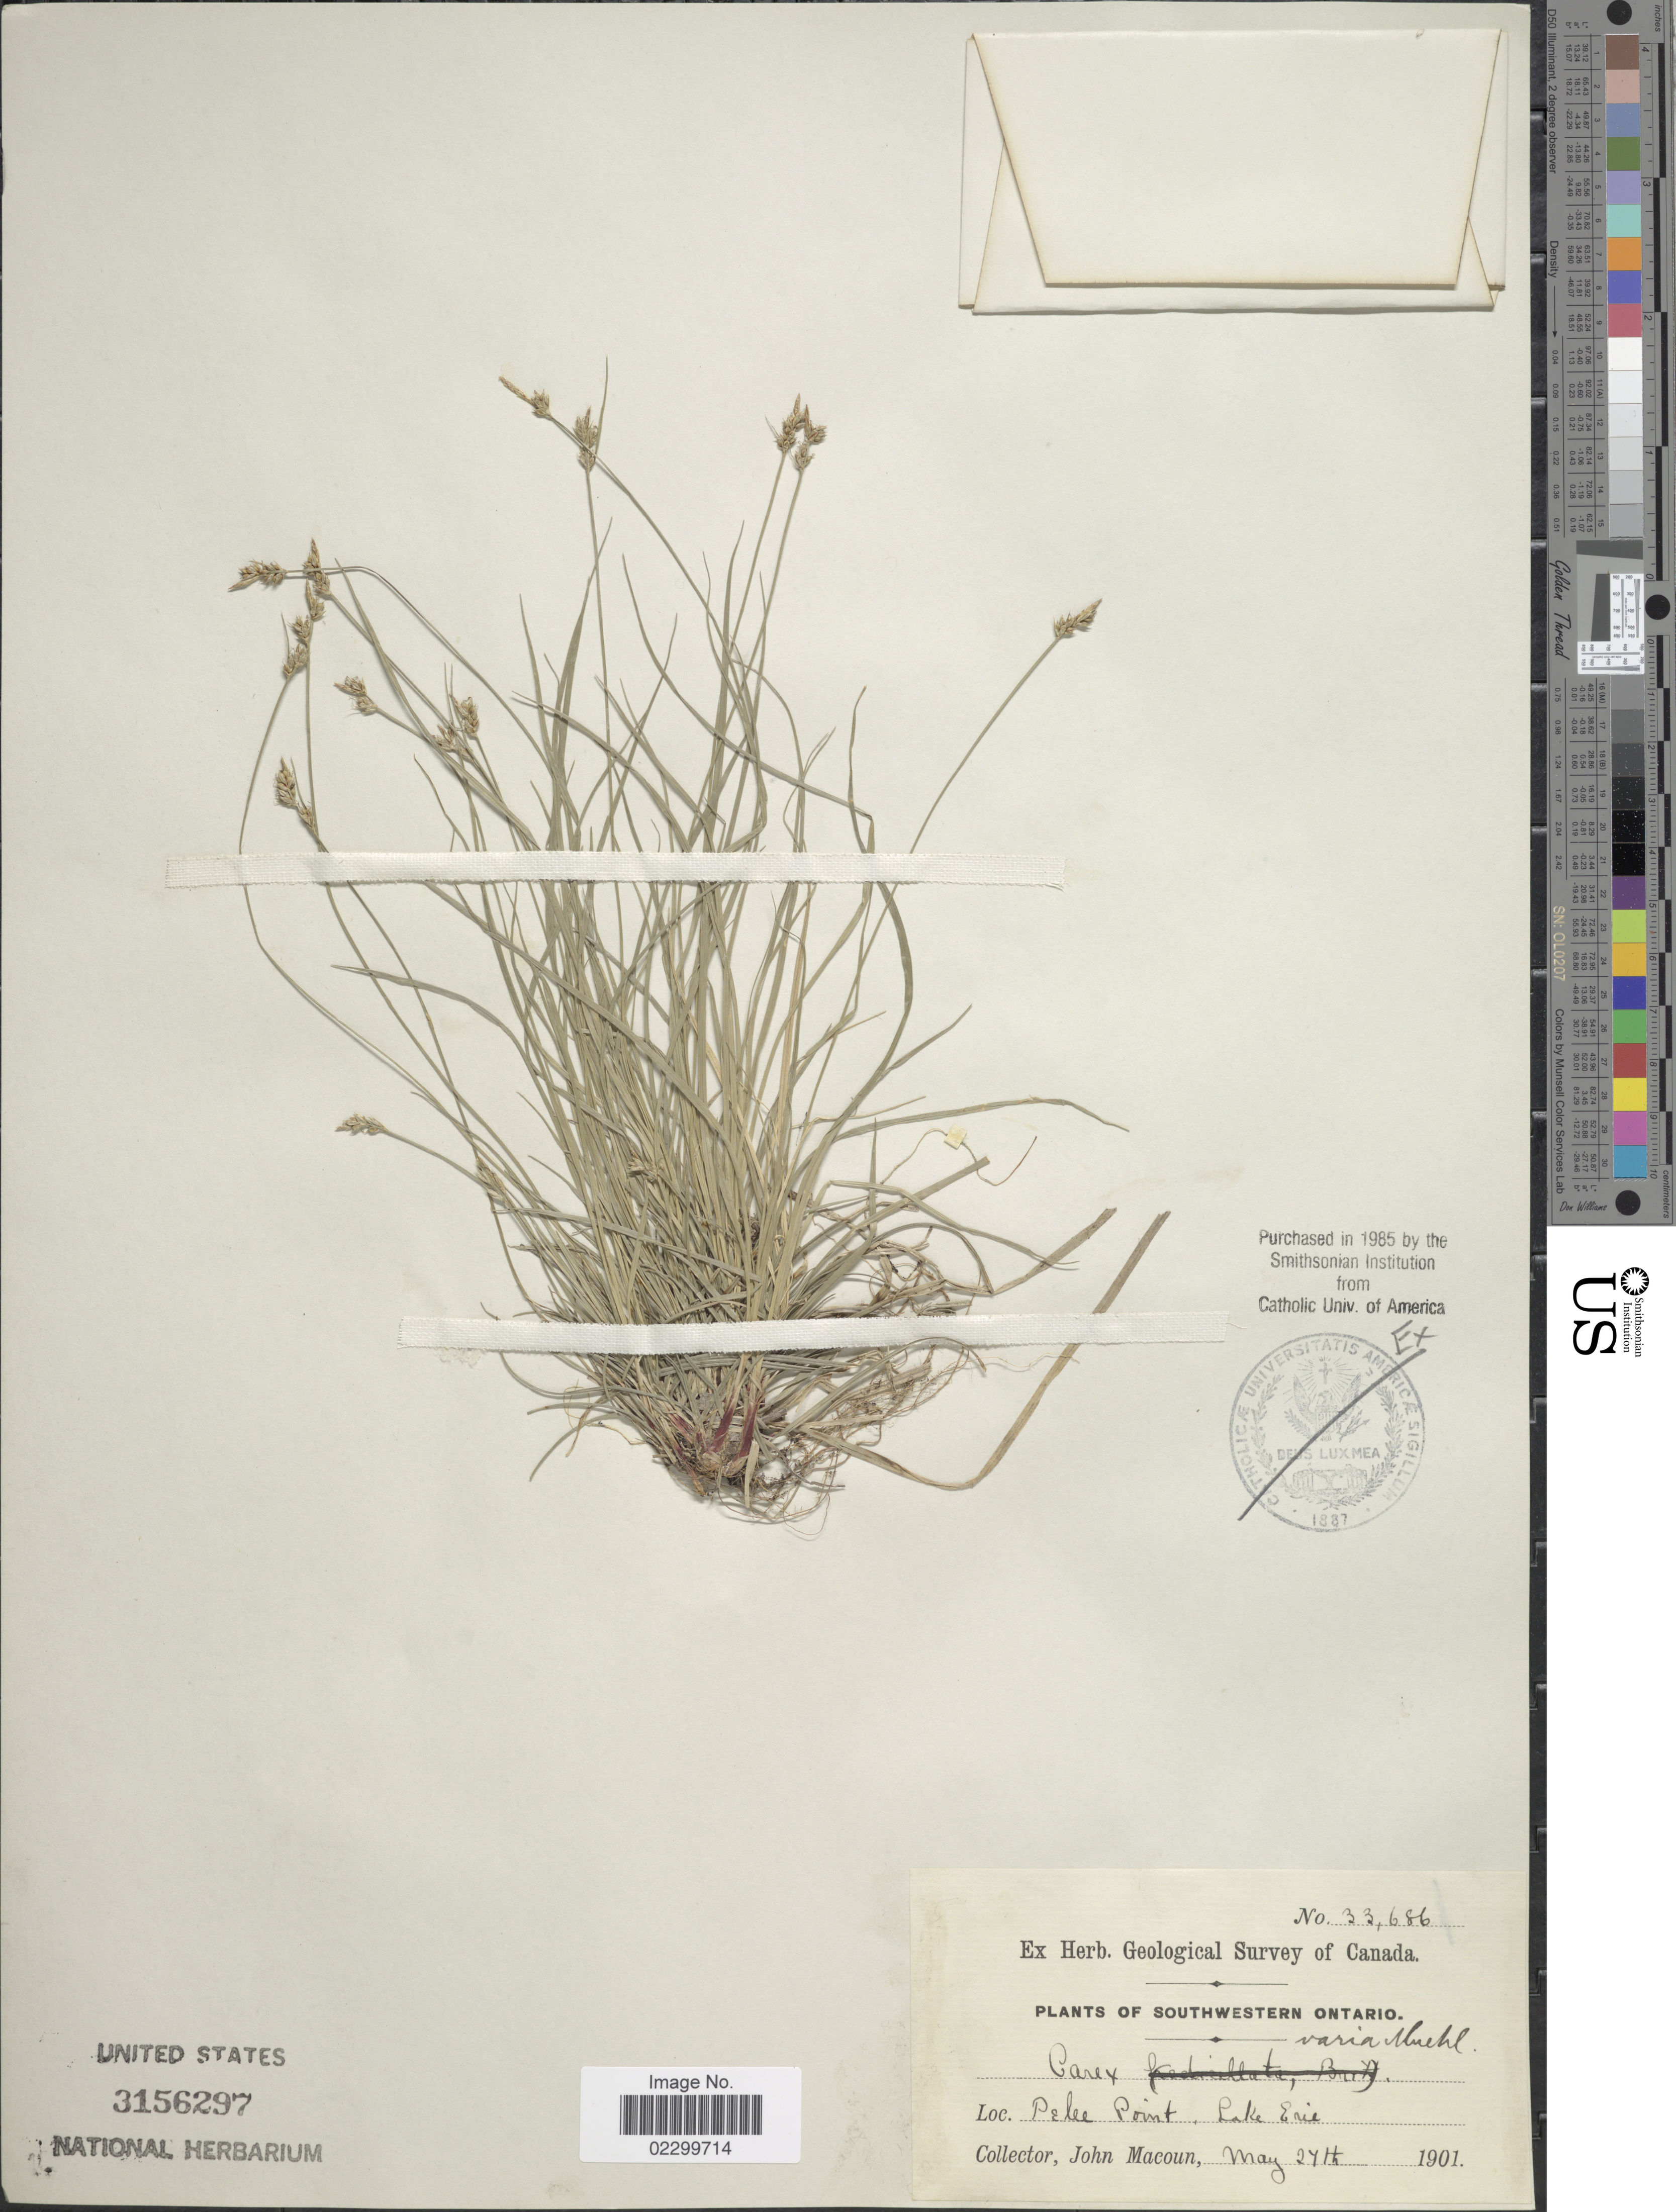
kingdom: Plantae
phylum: Tracheophyta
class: Liliopsida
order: Poales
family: Cyperaceae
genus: Carex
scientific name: Carex albicans var. albicans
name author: Willd. ex Spreng.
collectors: J. Macoun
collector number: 33686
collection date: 1901-05-27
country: Canada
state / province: Ontario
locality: Southwestern Ontario, Pelee Point, Lake Erie.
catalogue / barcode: US 3156297